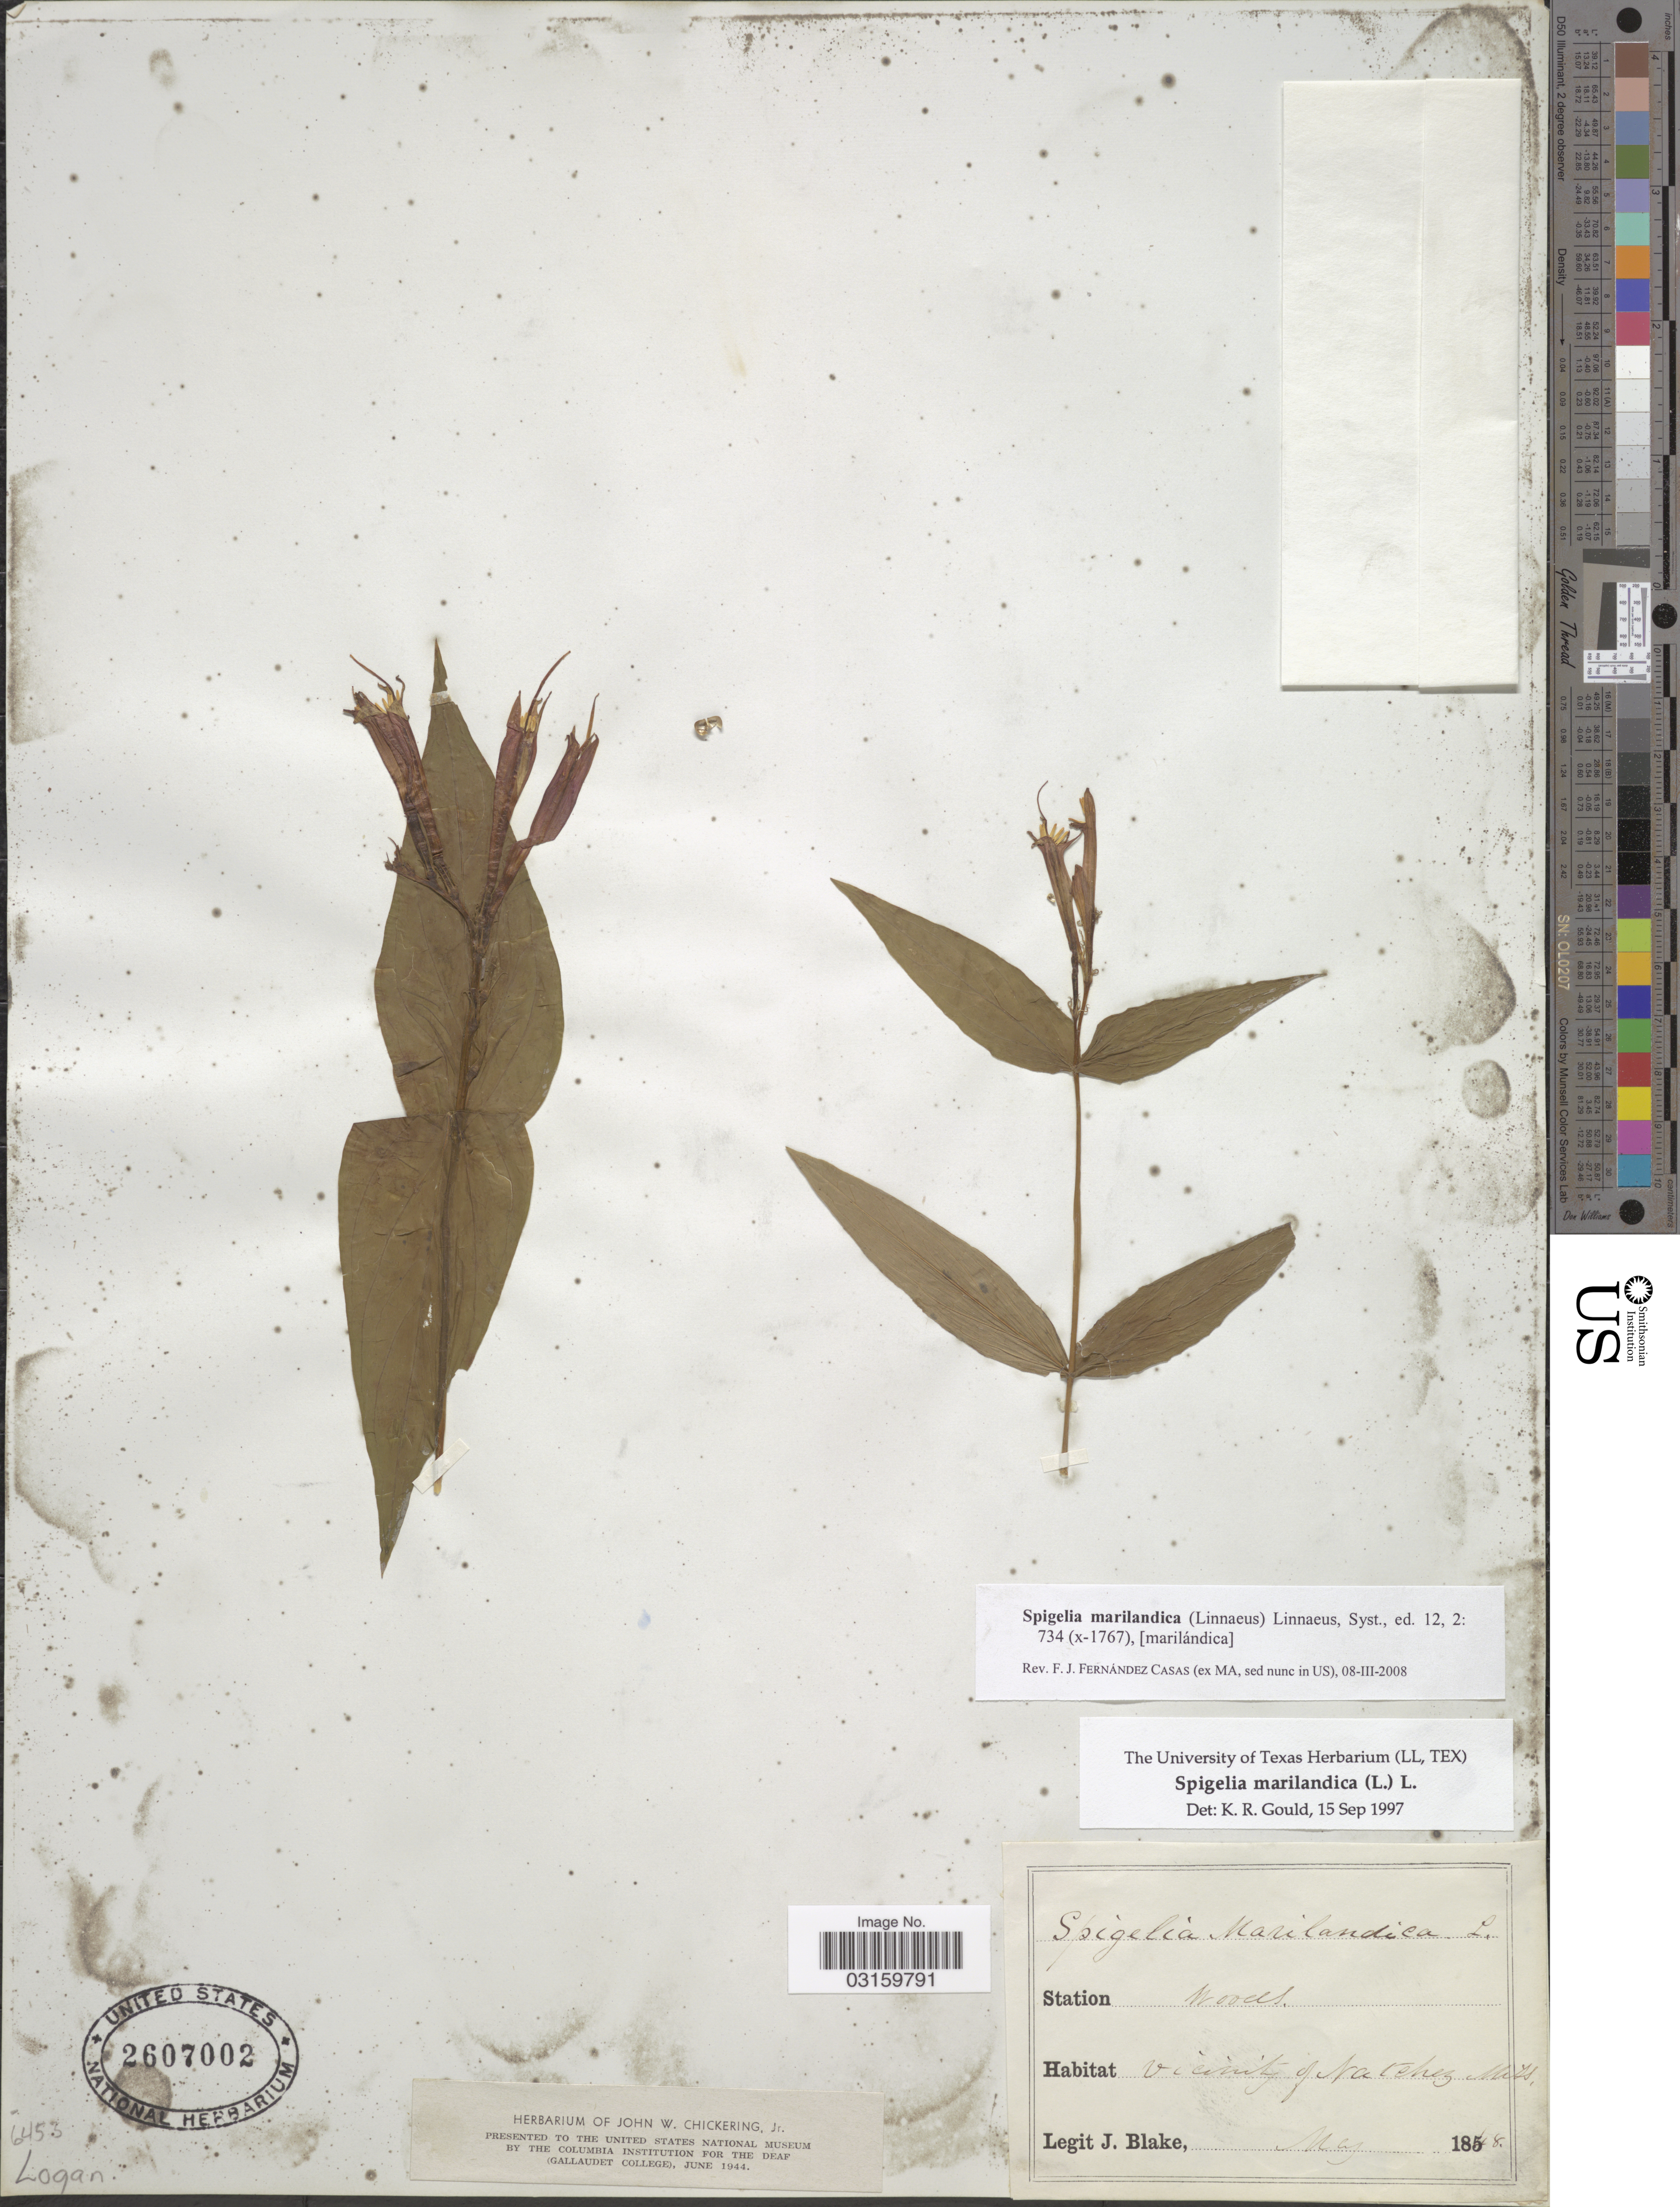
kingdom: Plantae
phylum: Tracheophyta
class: Magnoliopsida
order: Gentianales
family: Loganiaceae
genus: Spigelia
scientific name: Spigelia marilandica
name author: (L.) L.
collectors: J. Blake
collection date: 1848-05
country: United States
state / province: Mississippi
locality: Vicinity of Natchez.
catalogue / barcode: US 2607002